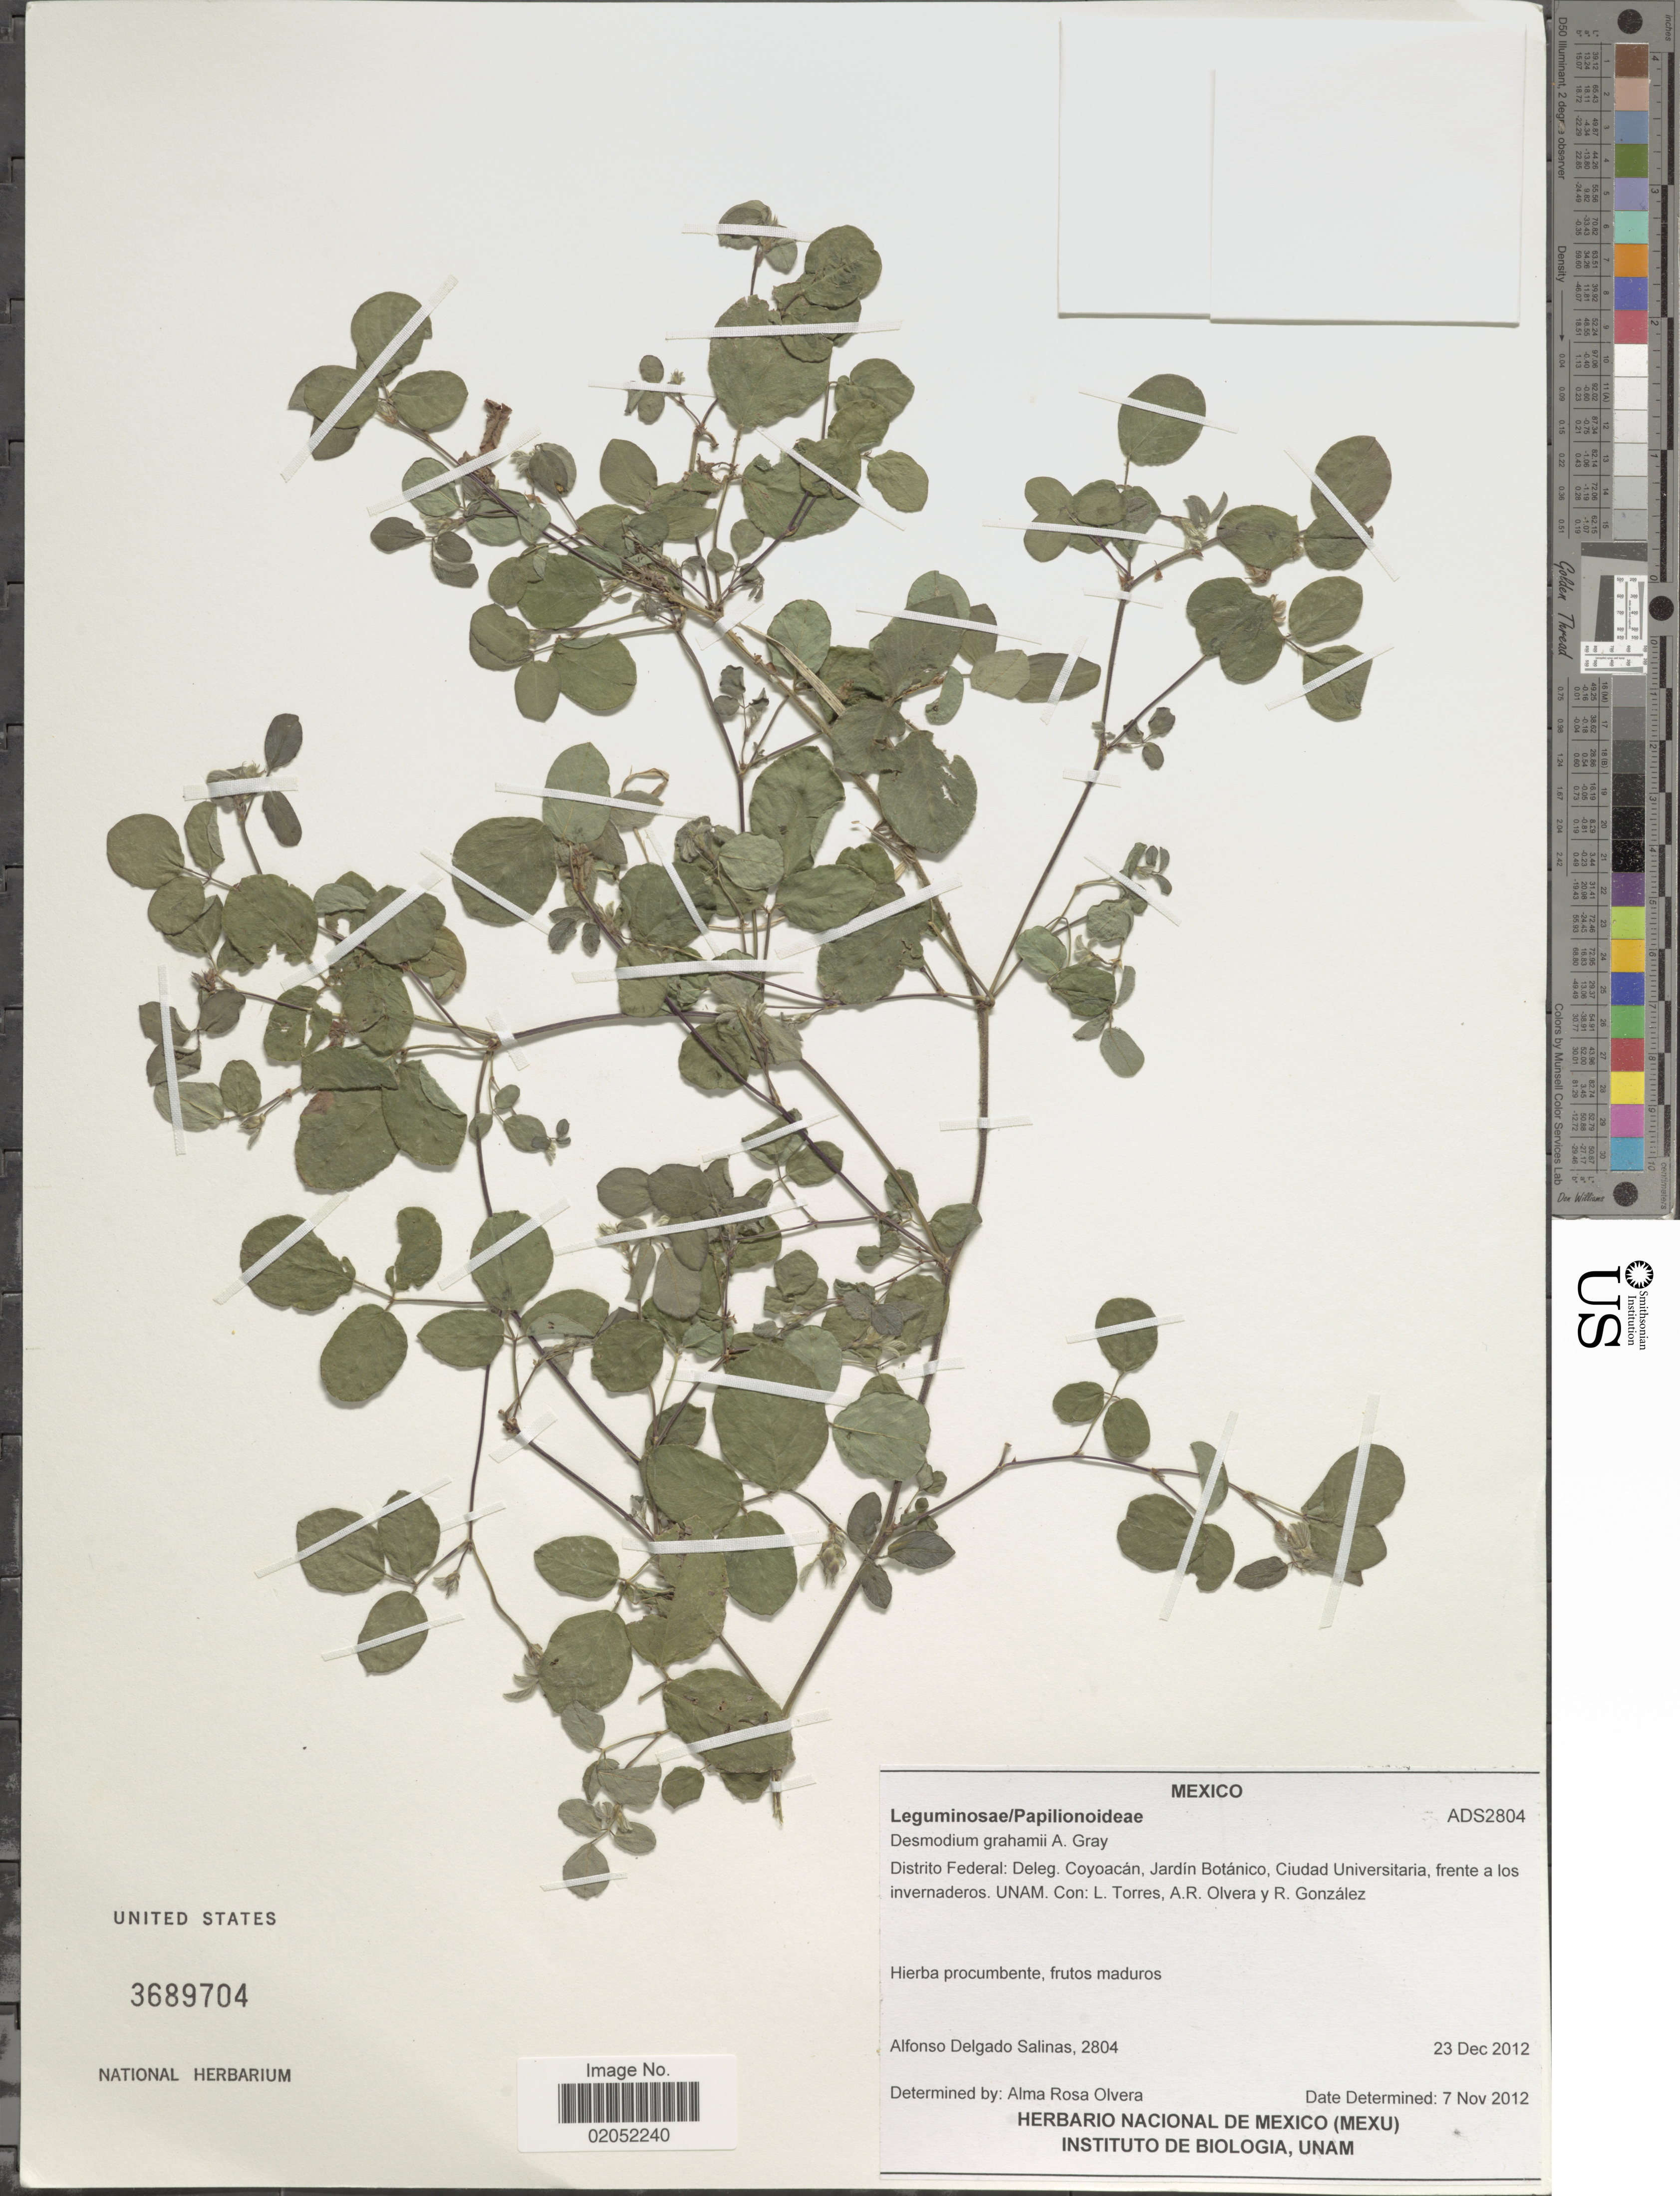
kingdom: Plantae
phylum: Tracheophyta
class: Magnoliopsida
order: Fabales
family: Fabaceae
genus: Desmodium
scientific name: Desmodium grahamii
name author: A. Gray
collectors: A. Delgado S.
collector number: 2804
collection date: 2012-12-23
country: Mexico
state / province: Distrito Federal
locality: Mexico, Distrito Federal: Delg. Coyoacan, Jardin Botanico, Cuidad Universitaria, frente a los invernaderos.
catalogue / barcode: US 3689704